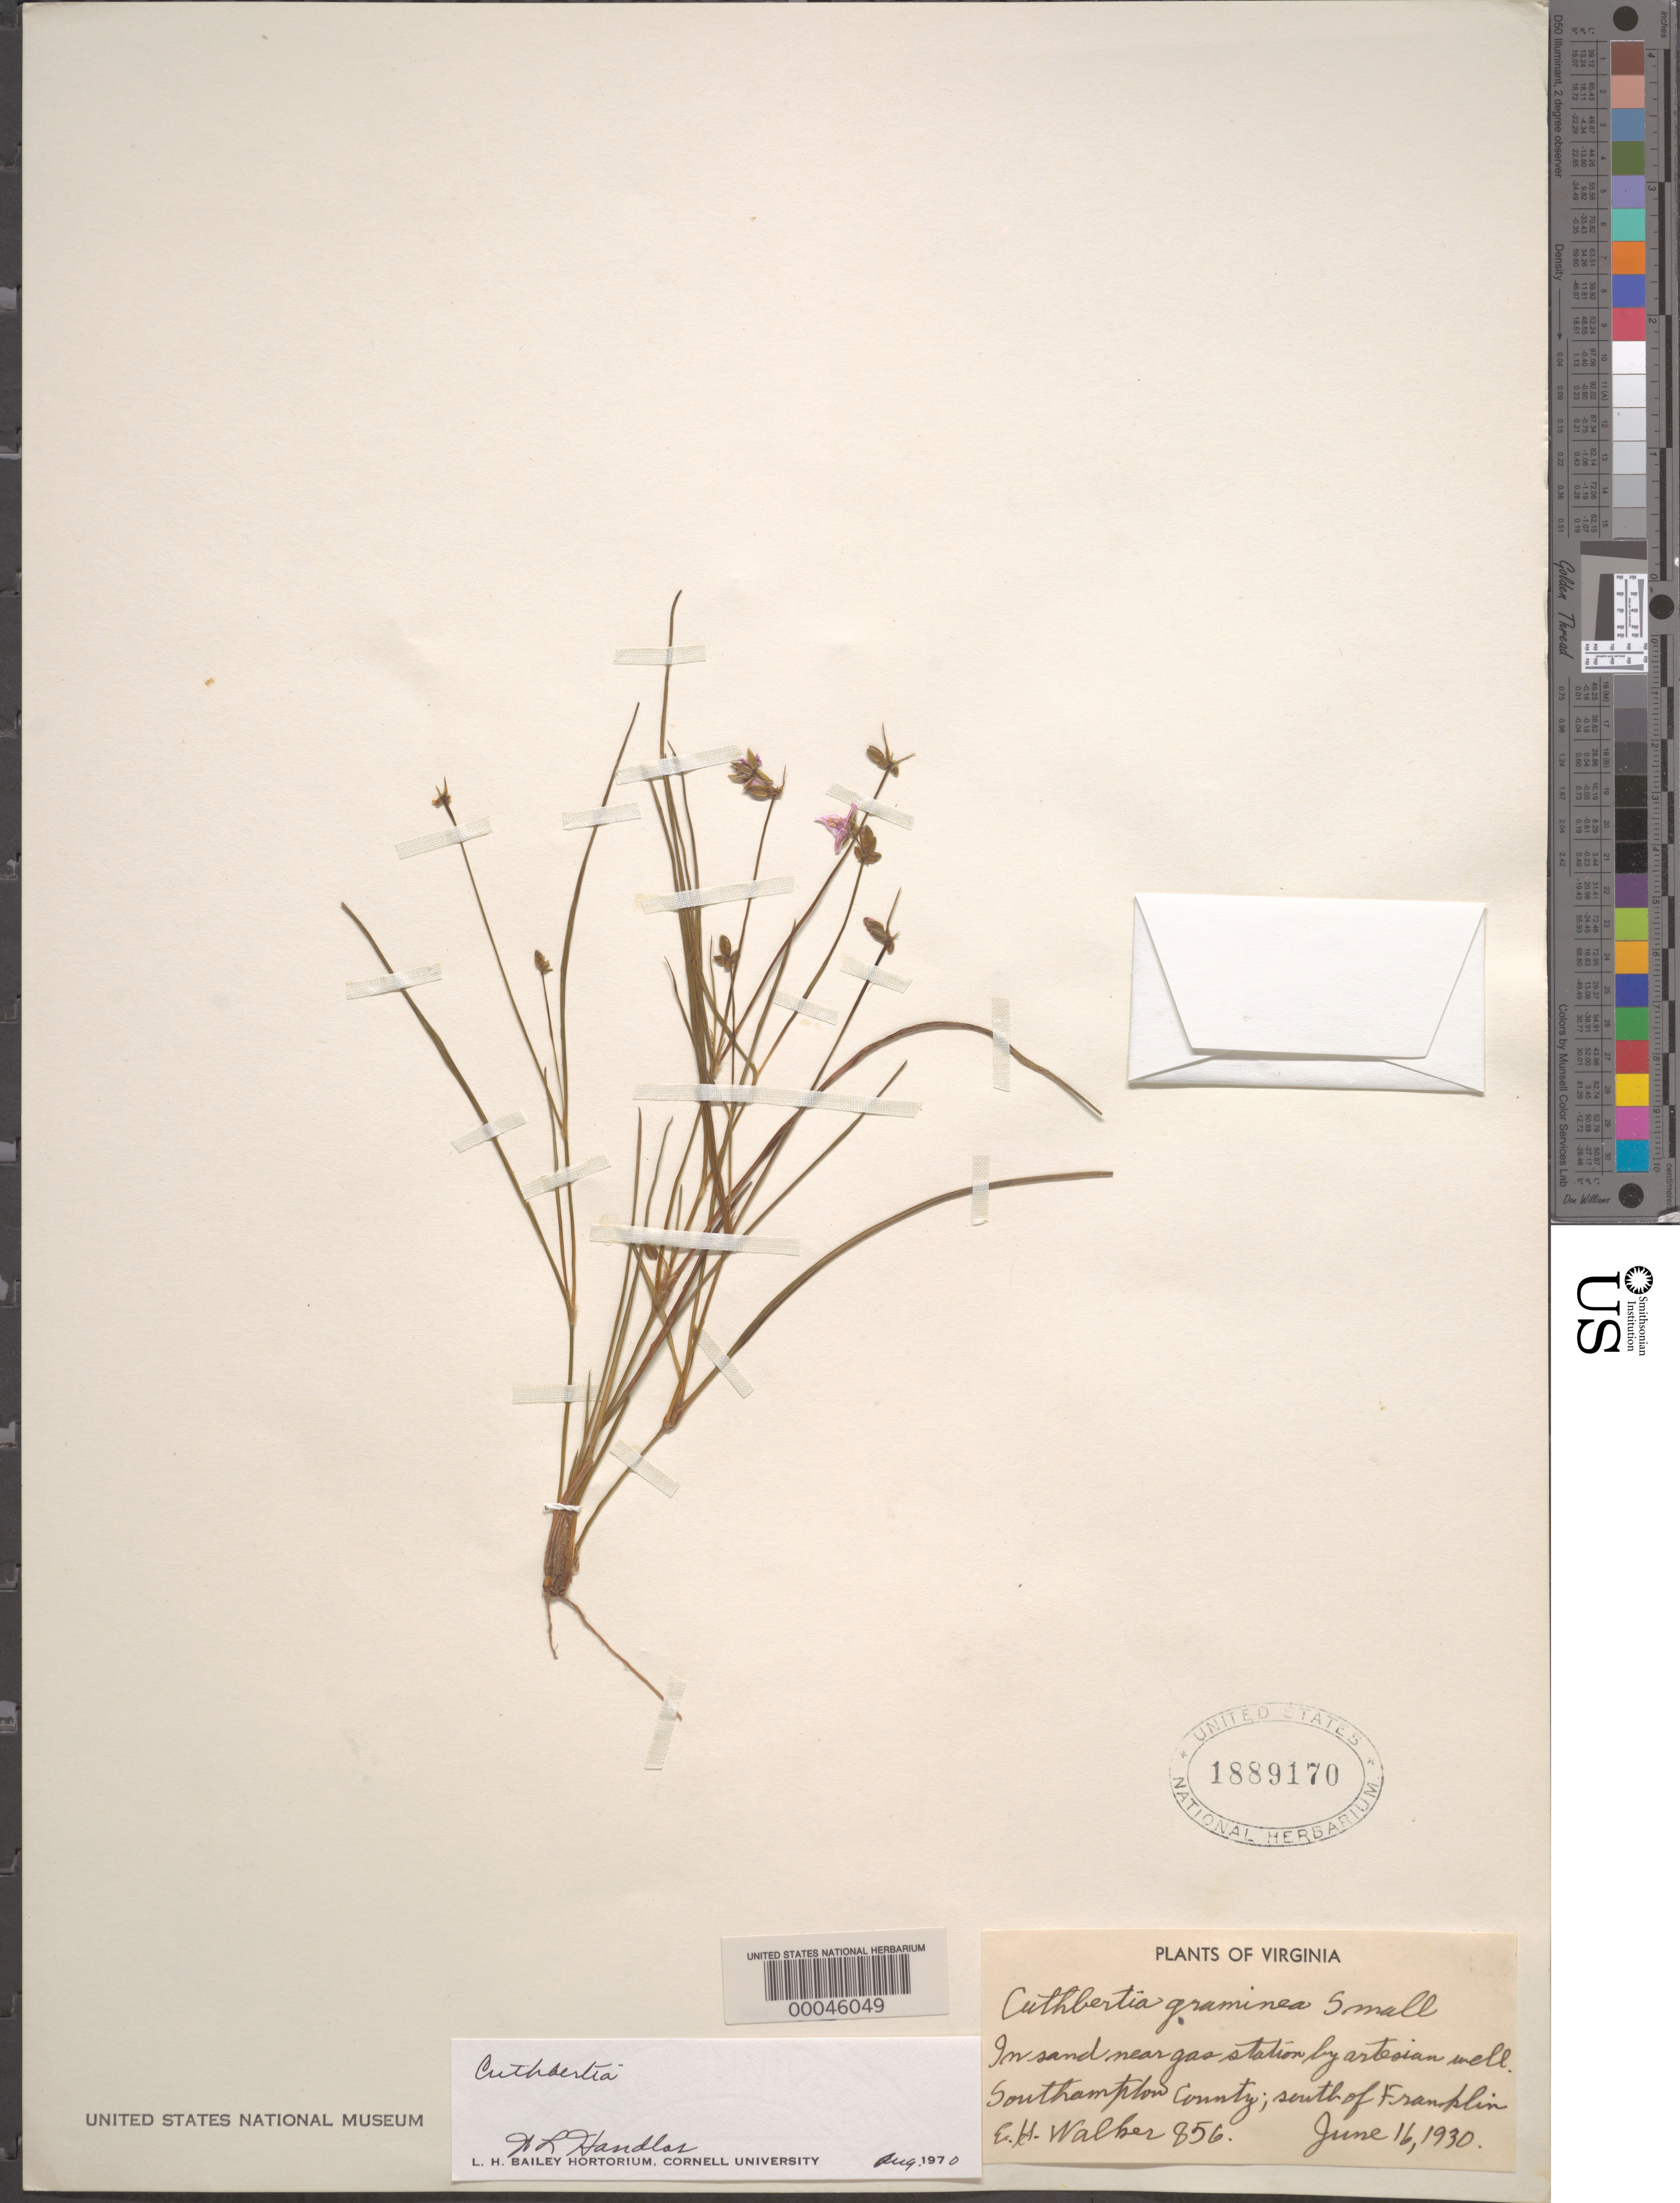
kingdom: Plantae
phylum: Tracheophyta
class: Liliopsida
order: Commelinales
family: Commelinaceae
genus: Cuthbertia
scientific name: Cuthbertia graminea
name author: Small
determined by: Strong, Mark T., (BOT), Smithsonian Institution - National Museum of Natural History (UNITED STATES)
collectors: E. H. Walker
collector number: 856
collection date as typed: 16 Jun 1930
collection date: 1930-06-16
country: United States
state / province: Virginia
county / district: Southampton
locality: S of franklin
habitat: Sand near artesian well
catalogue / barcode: US 1889170